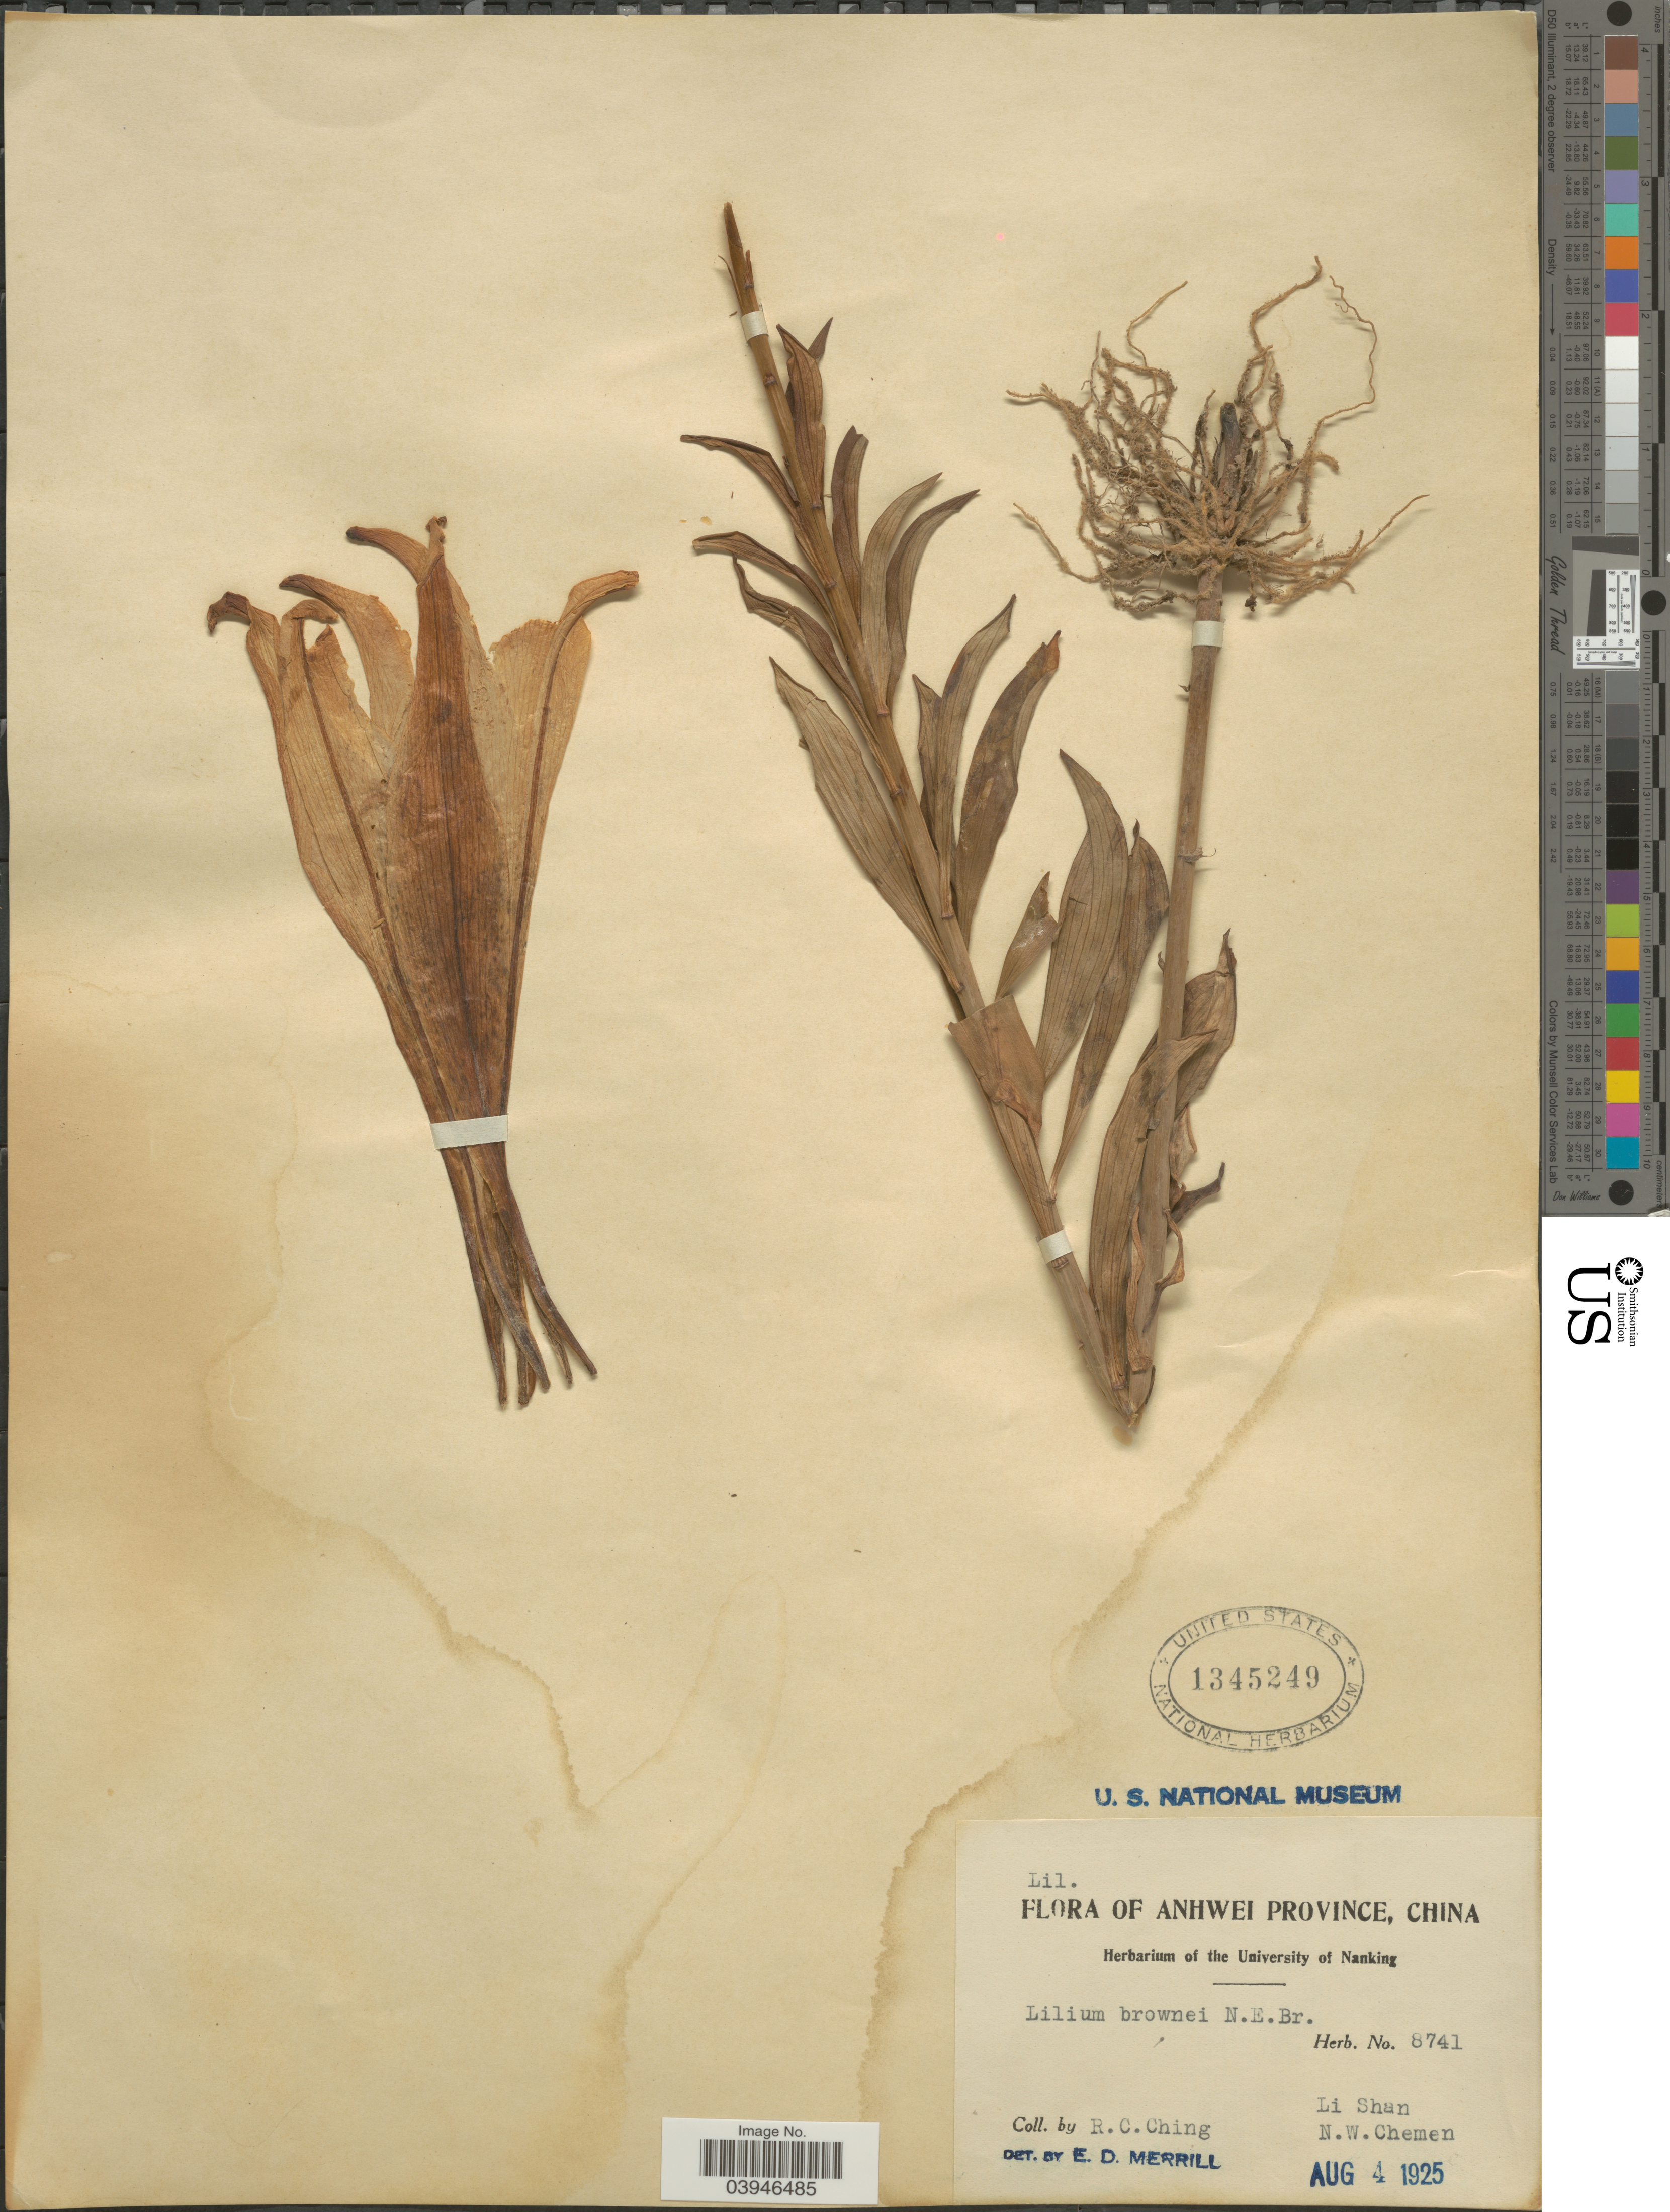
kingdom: Plantae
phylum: Tracheophyta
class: Liliopsida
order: Liliales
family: Liliaceae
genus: Lilium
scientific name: Lilium brownii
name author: F.E. Br. ex Miellez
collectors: R. C. Ching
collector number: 8741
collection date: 1925-08-04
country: China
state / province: Anhui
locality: Anhwei Province. Li Shan. N.W. Chemen.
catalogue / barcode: US 1345249